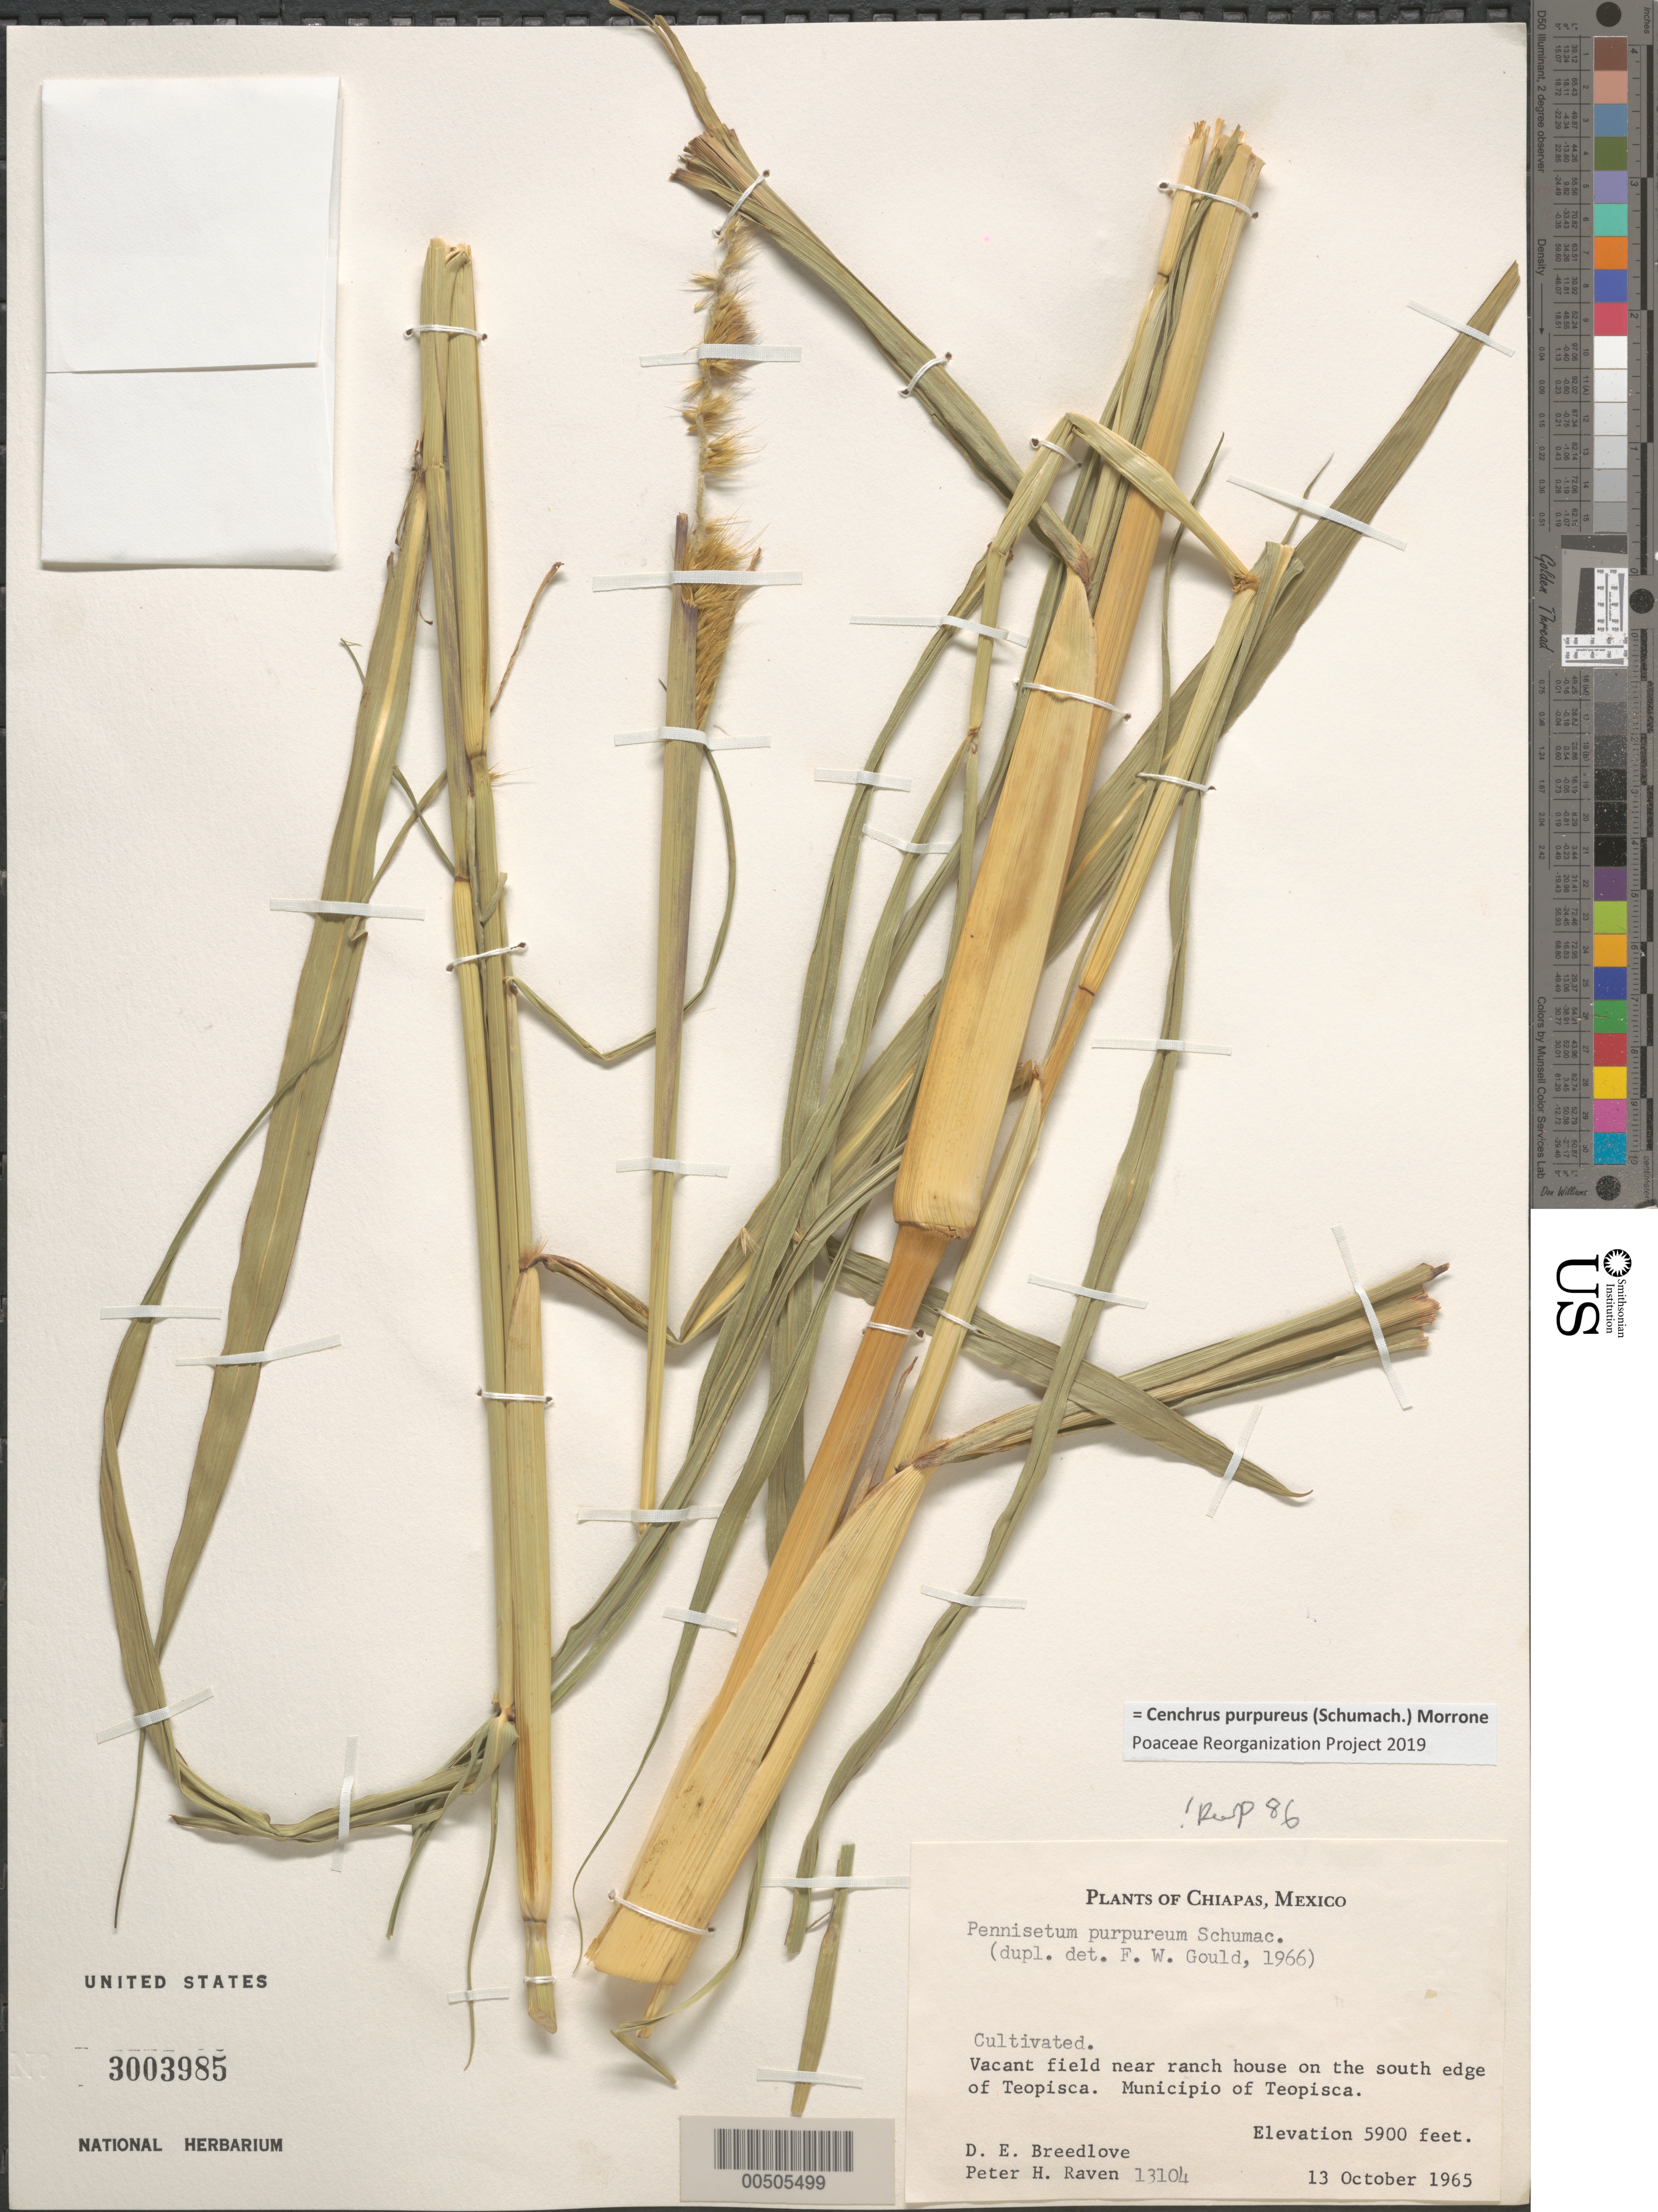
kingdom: Plantae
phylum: Tracheophyta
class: Liliopsida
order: Poales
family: Poaceae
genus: Cenchrus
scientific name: Cenchrus purpureus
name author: (Schumach.) Morrone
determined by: Poaceae Reorganization Project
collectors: D. E. Breedlove & P. H. Raven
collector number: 13104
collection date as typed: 13 Oct 1965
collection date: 1965-10-13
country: Mexico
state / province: Chiapas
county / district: Teopisca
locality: S edge of Teopisca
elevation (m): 1798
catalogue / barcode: US 3003985